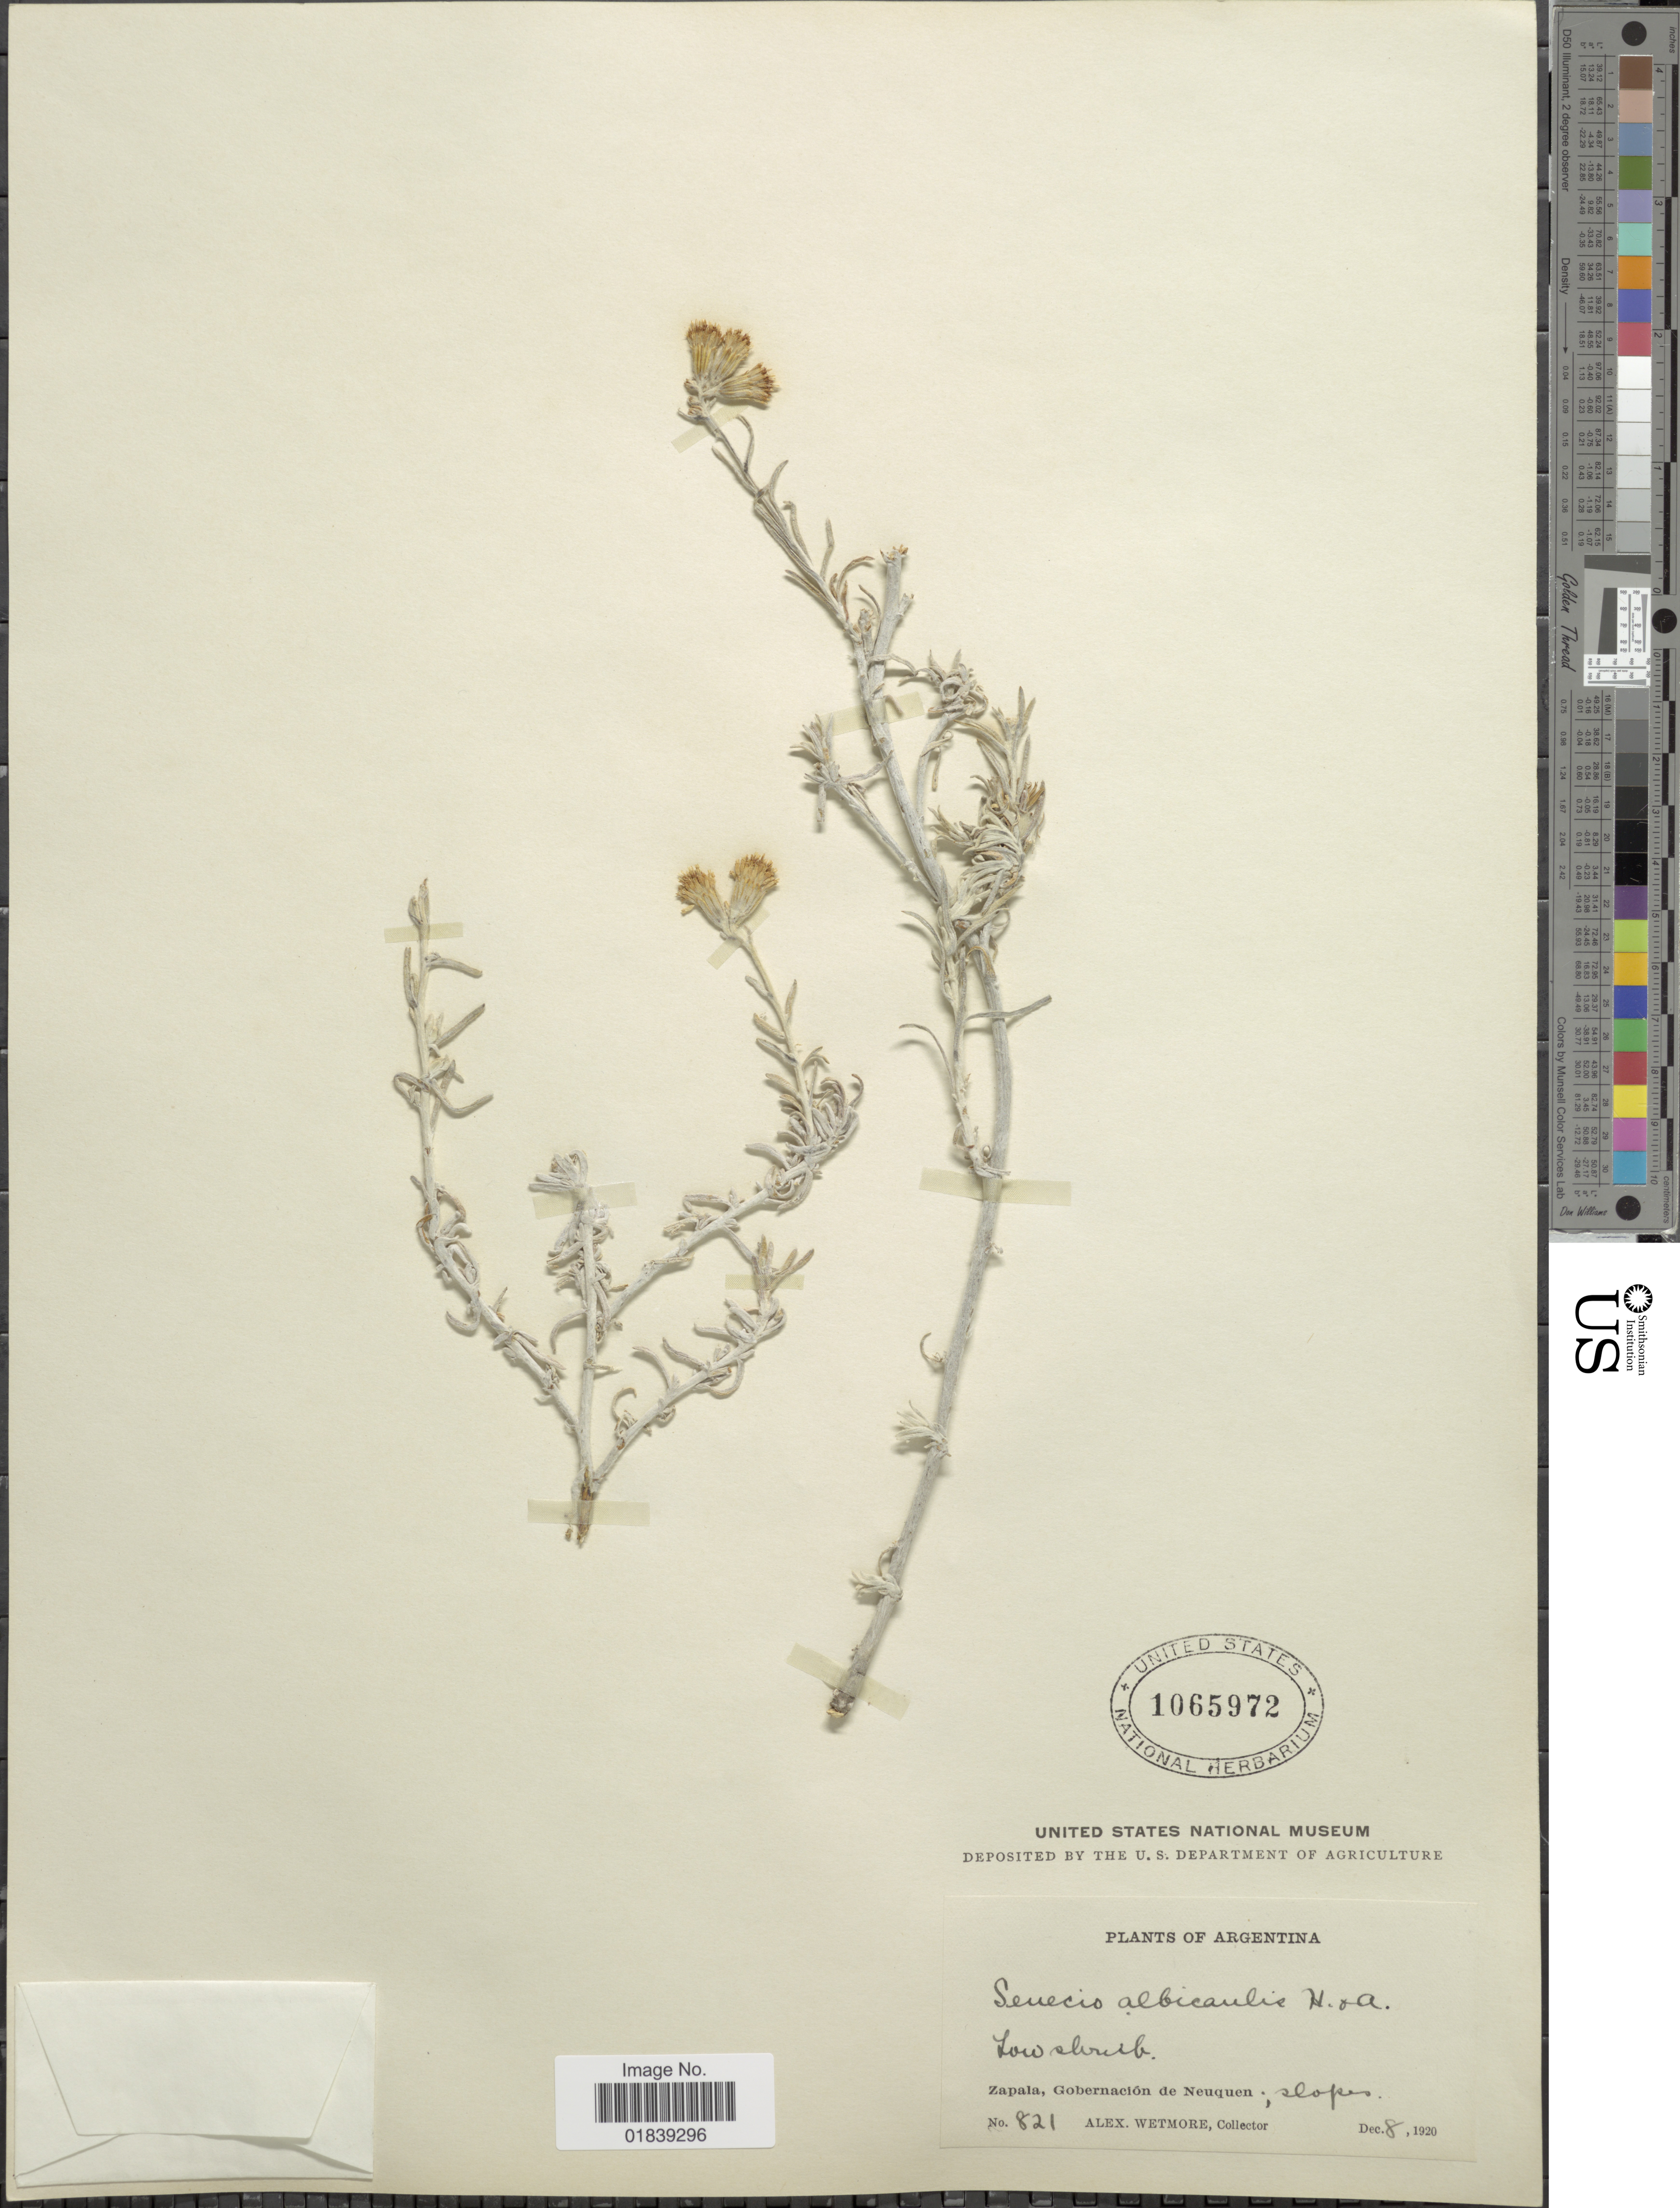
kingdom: Plantae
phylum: Tracheophyta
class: Magnoliopsida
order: Asterales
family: Asteraceae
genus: Senecio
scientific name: Senecio filaginoides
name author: DC.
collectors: A. Wetmore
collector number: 821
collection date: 1920-12-08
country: Argentina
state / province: Neuquen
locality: Zapala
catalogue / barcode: US 1065972